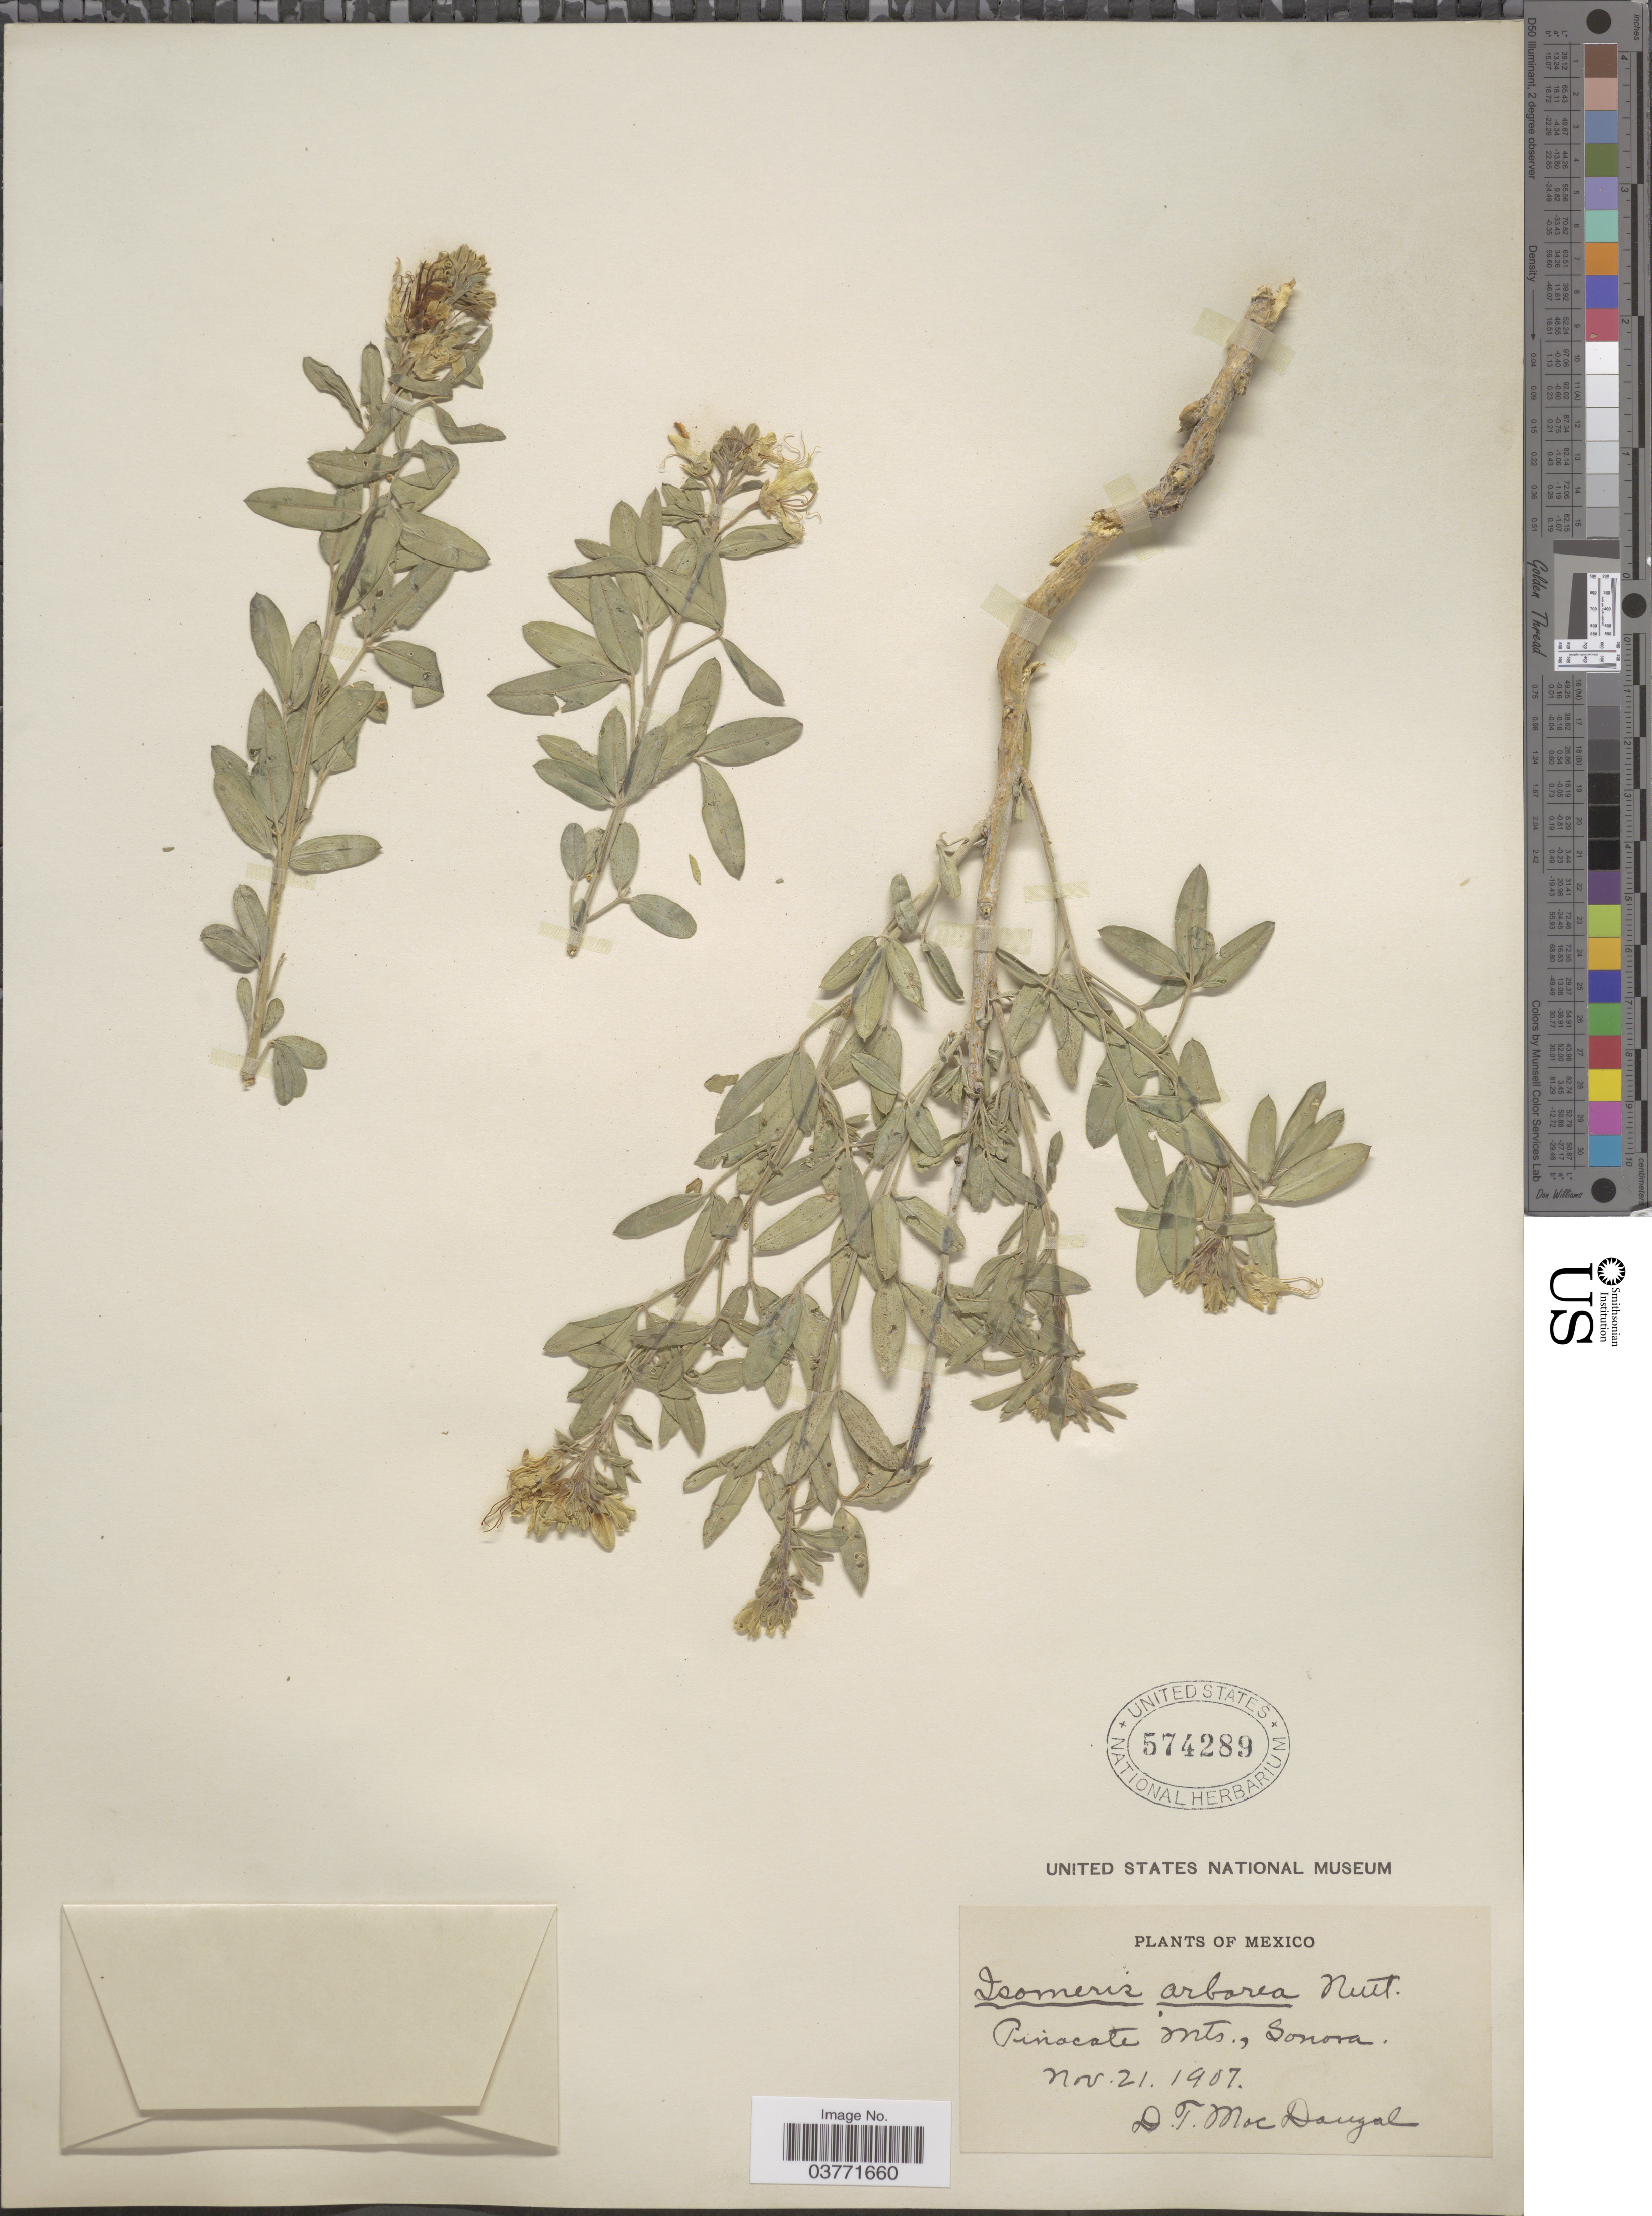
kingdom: Plantae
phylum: Tracheophyta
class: Magnoliopsida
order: Brassicales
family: Cleomaceae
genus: Cleomella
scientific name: Cleomella arborea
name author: (Nutt.) Roalson & J.C. Hall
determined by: Strong, Mark T., (BOT), Smithsonian Institution - National Museum of Natural History (UNITED STATES)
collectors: D. T. MacDougal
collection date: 1907-11-21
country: Mexico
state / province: Sonora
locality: Pinocate Mts.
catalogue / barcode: US 574289